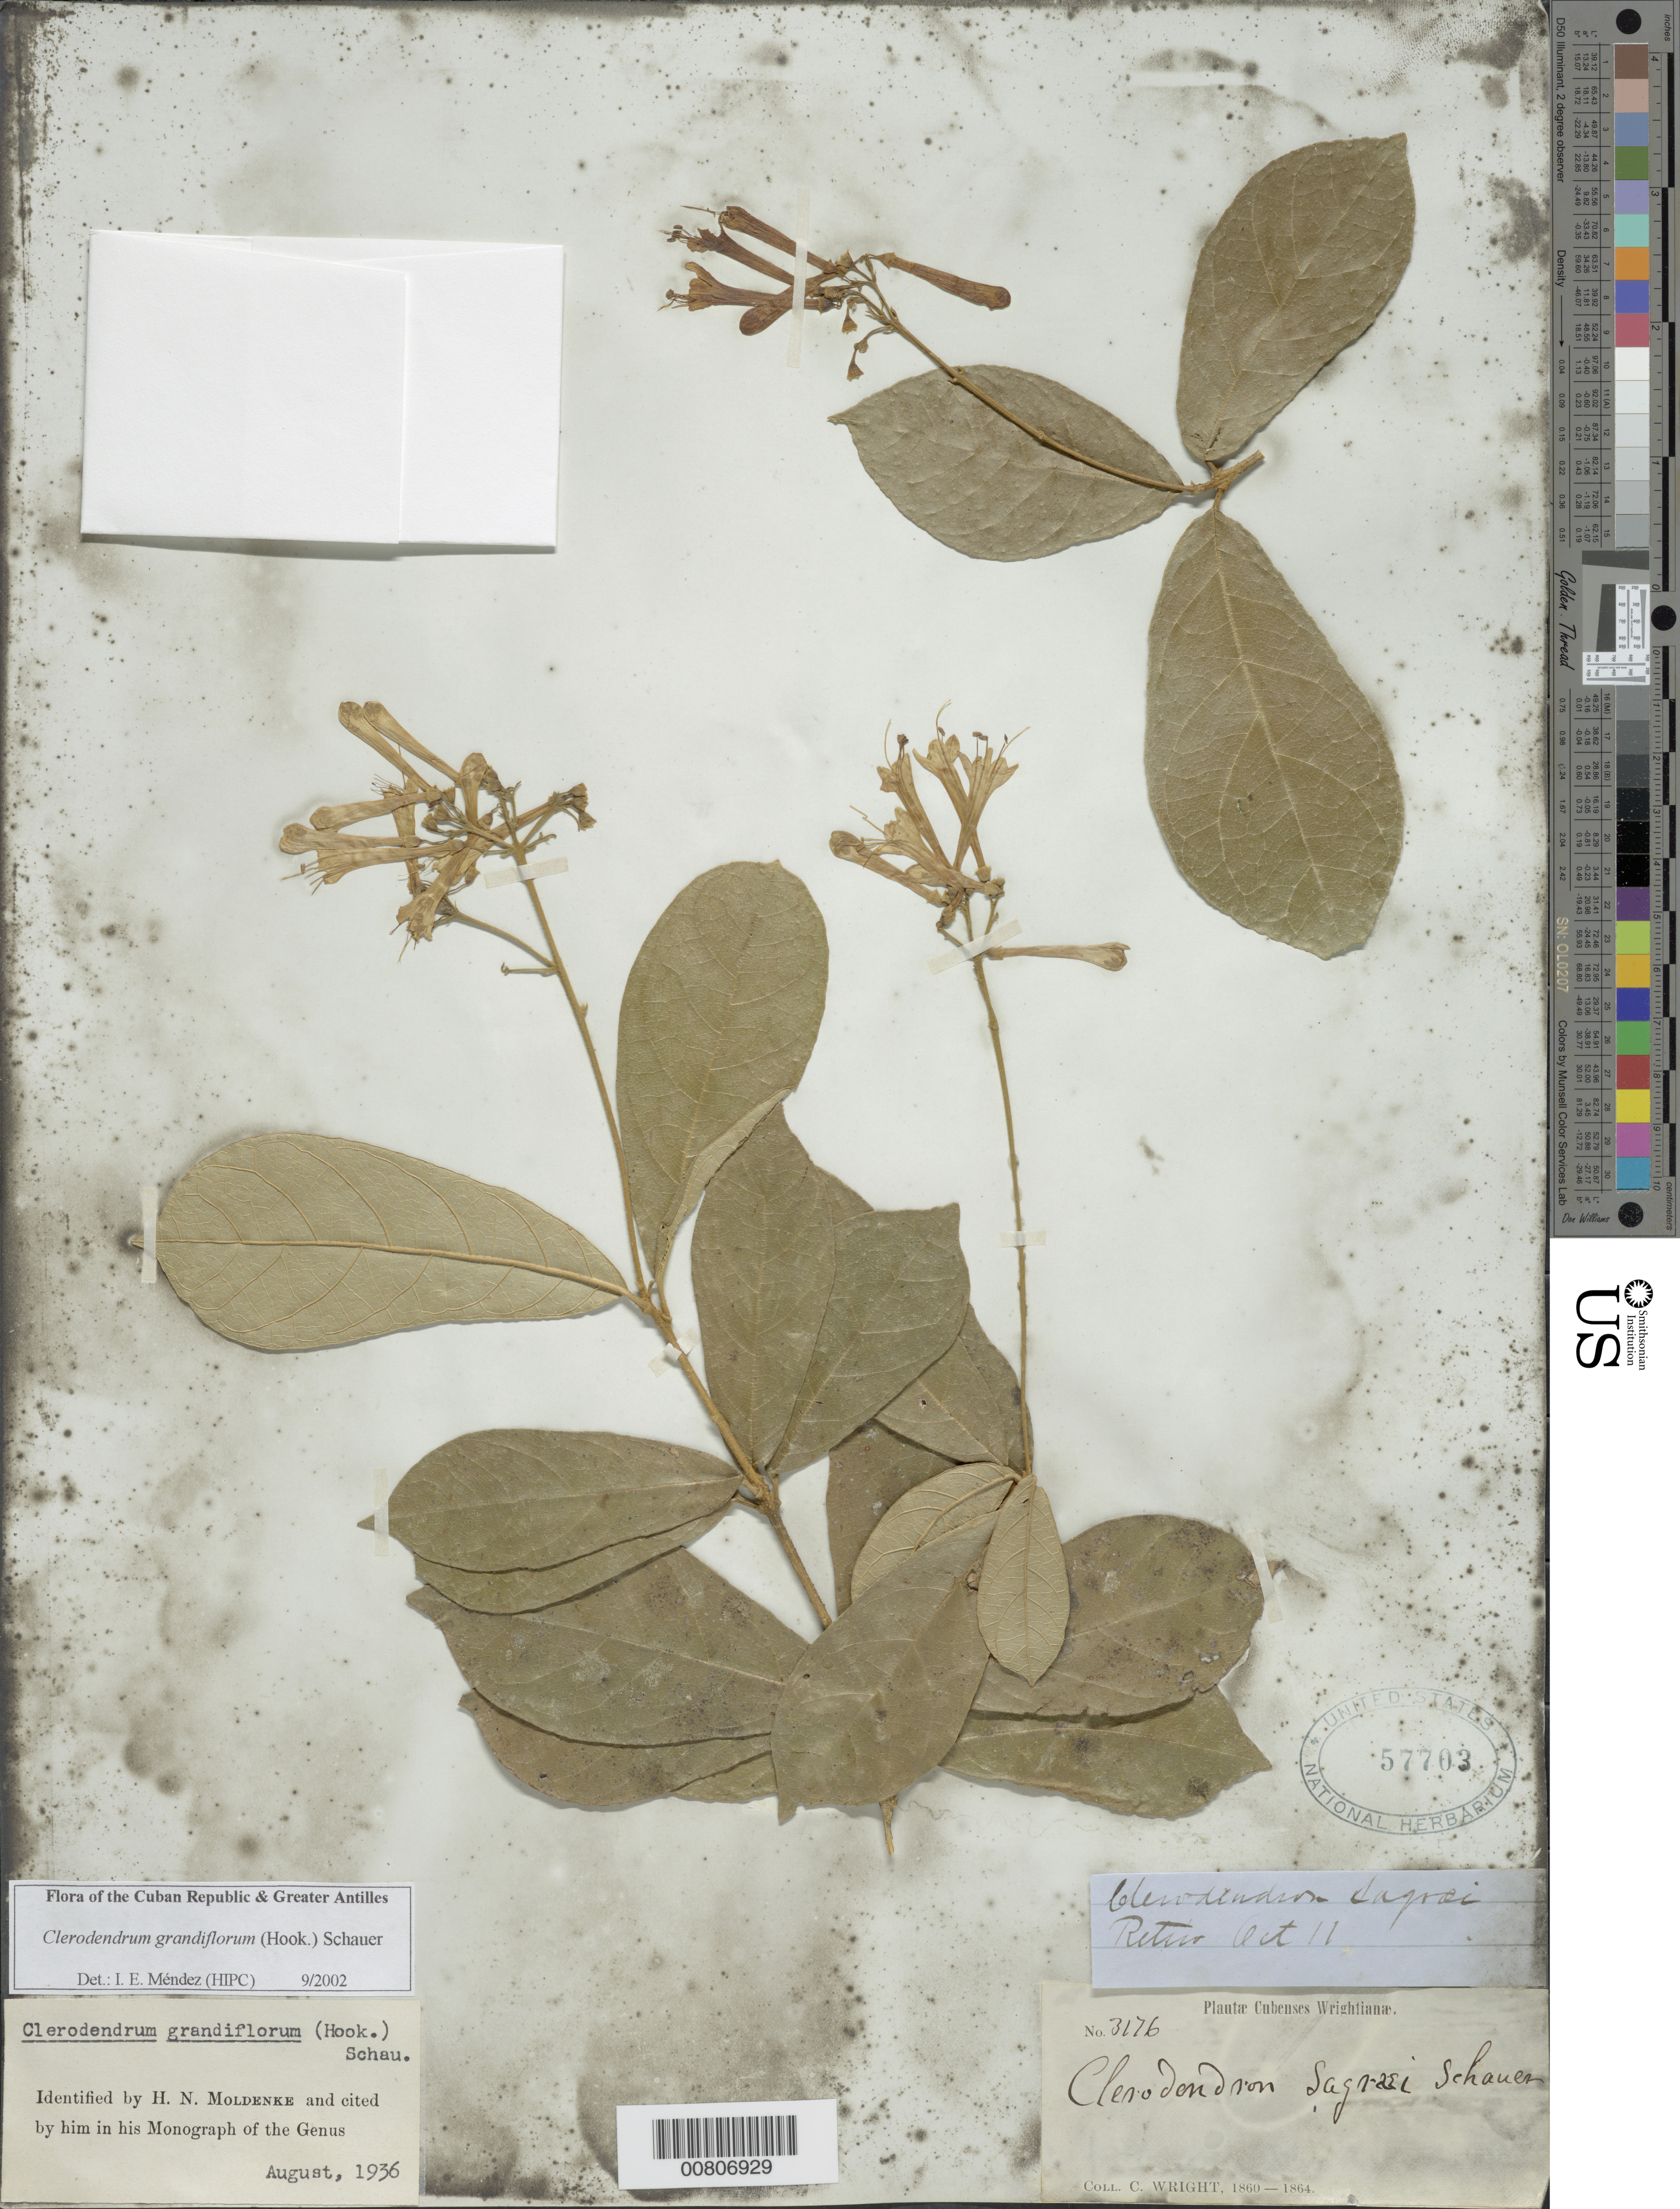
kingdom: Plantae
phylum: Tracheophyta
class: Magnoliopsida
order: Lamiales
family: Lamiaceae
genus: Clerodendrum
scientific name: Clerodendrum grandiflorum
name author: (Hook.) Schauer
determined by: Méndez, Isidro E., (HIPC)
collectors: C. Wright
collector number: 3176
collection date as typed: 1860 to -- --- 1864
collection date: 1860/1864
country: Cuba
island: Cuba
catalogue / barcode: US 57703